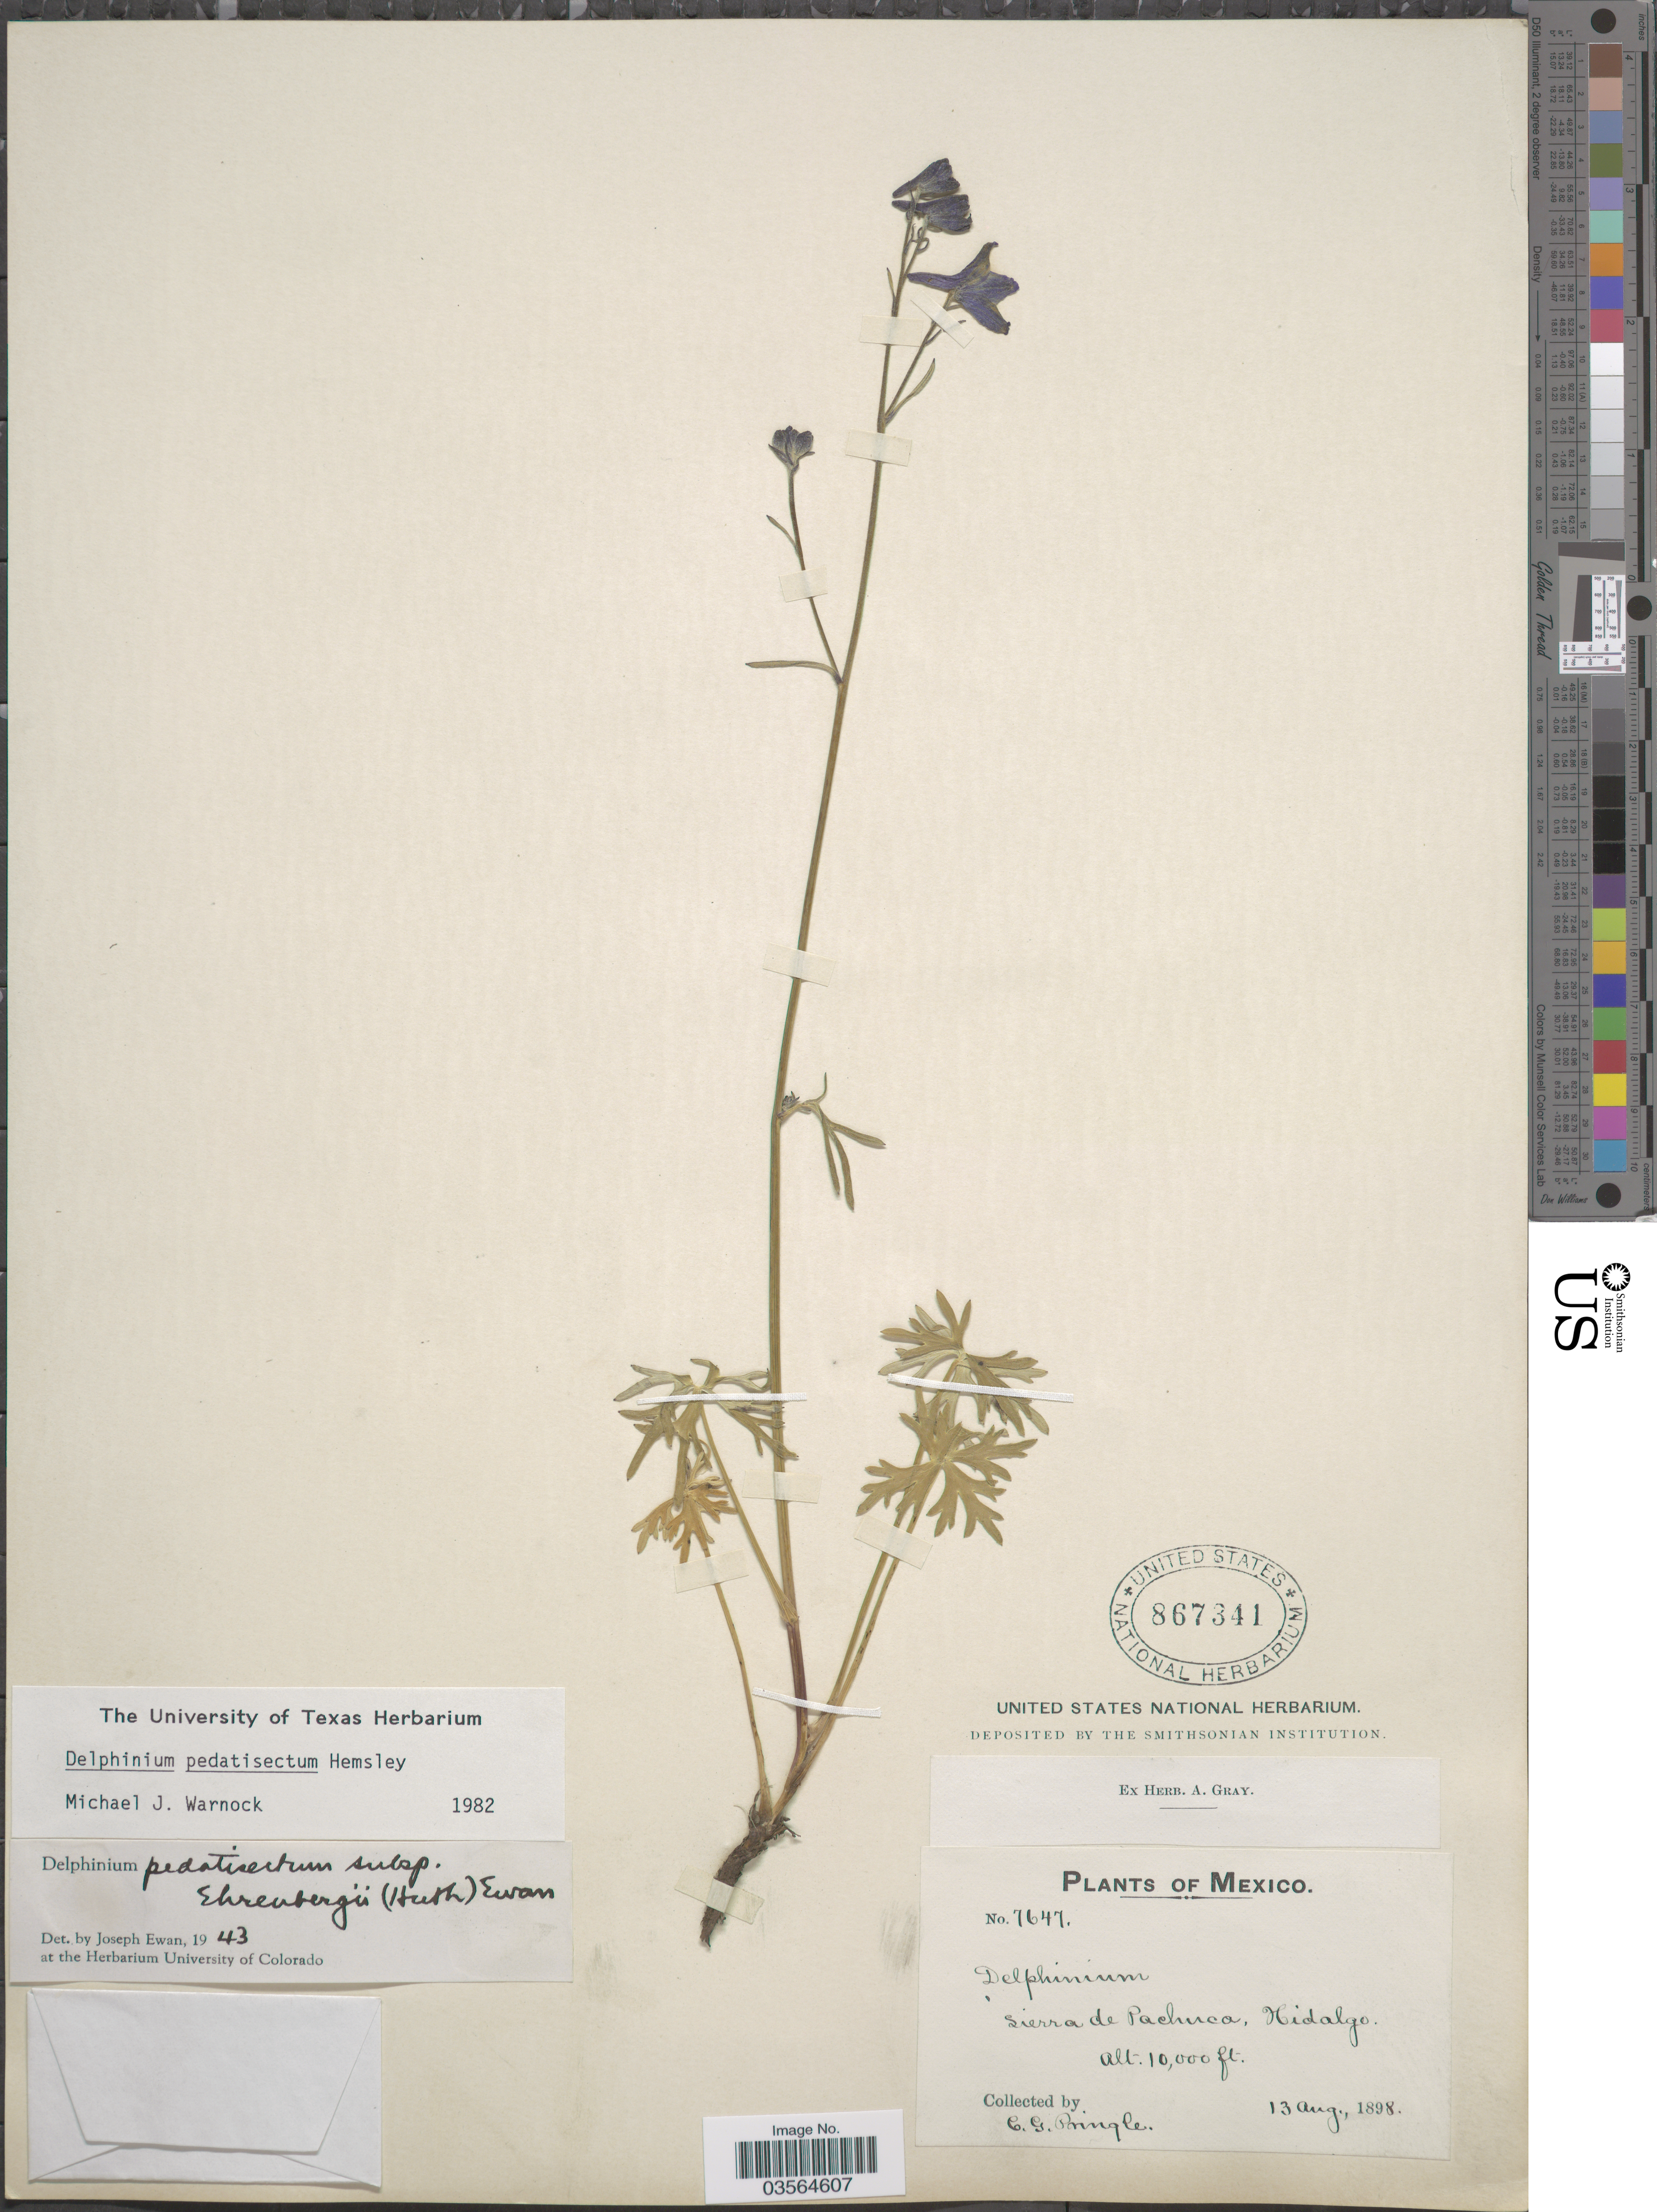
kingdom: Plantae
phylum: Tracheophyta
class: Magnoliopsida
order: Ranunculales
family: Ranunculaceae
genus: Delphinium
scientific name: Delphinium pedatisectum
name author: Hemsl.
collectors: C. G. Pringle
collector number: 7647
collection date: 1898-08-13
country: Mexico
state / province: Hidalgo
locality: Sierra de Pachuca.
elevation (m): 3048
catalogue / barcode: US 867341